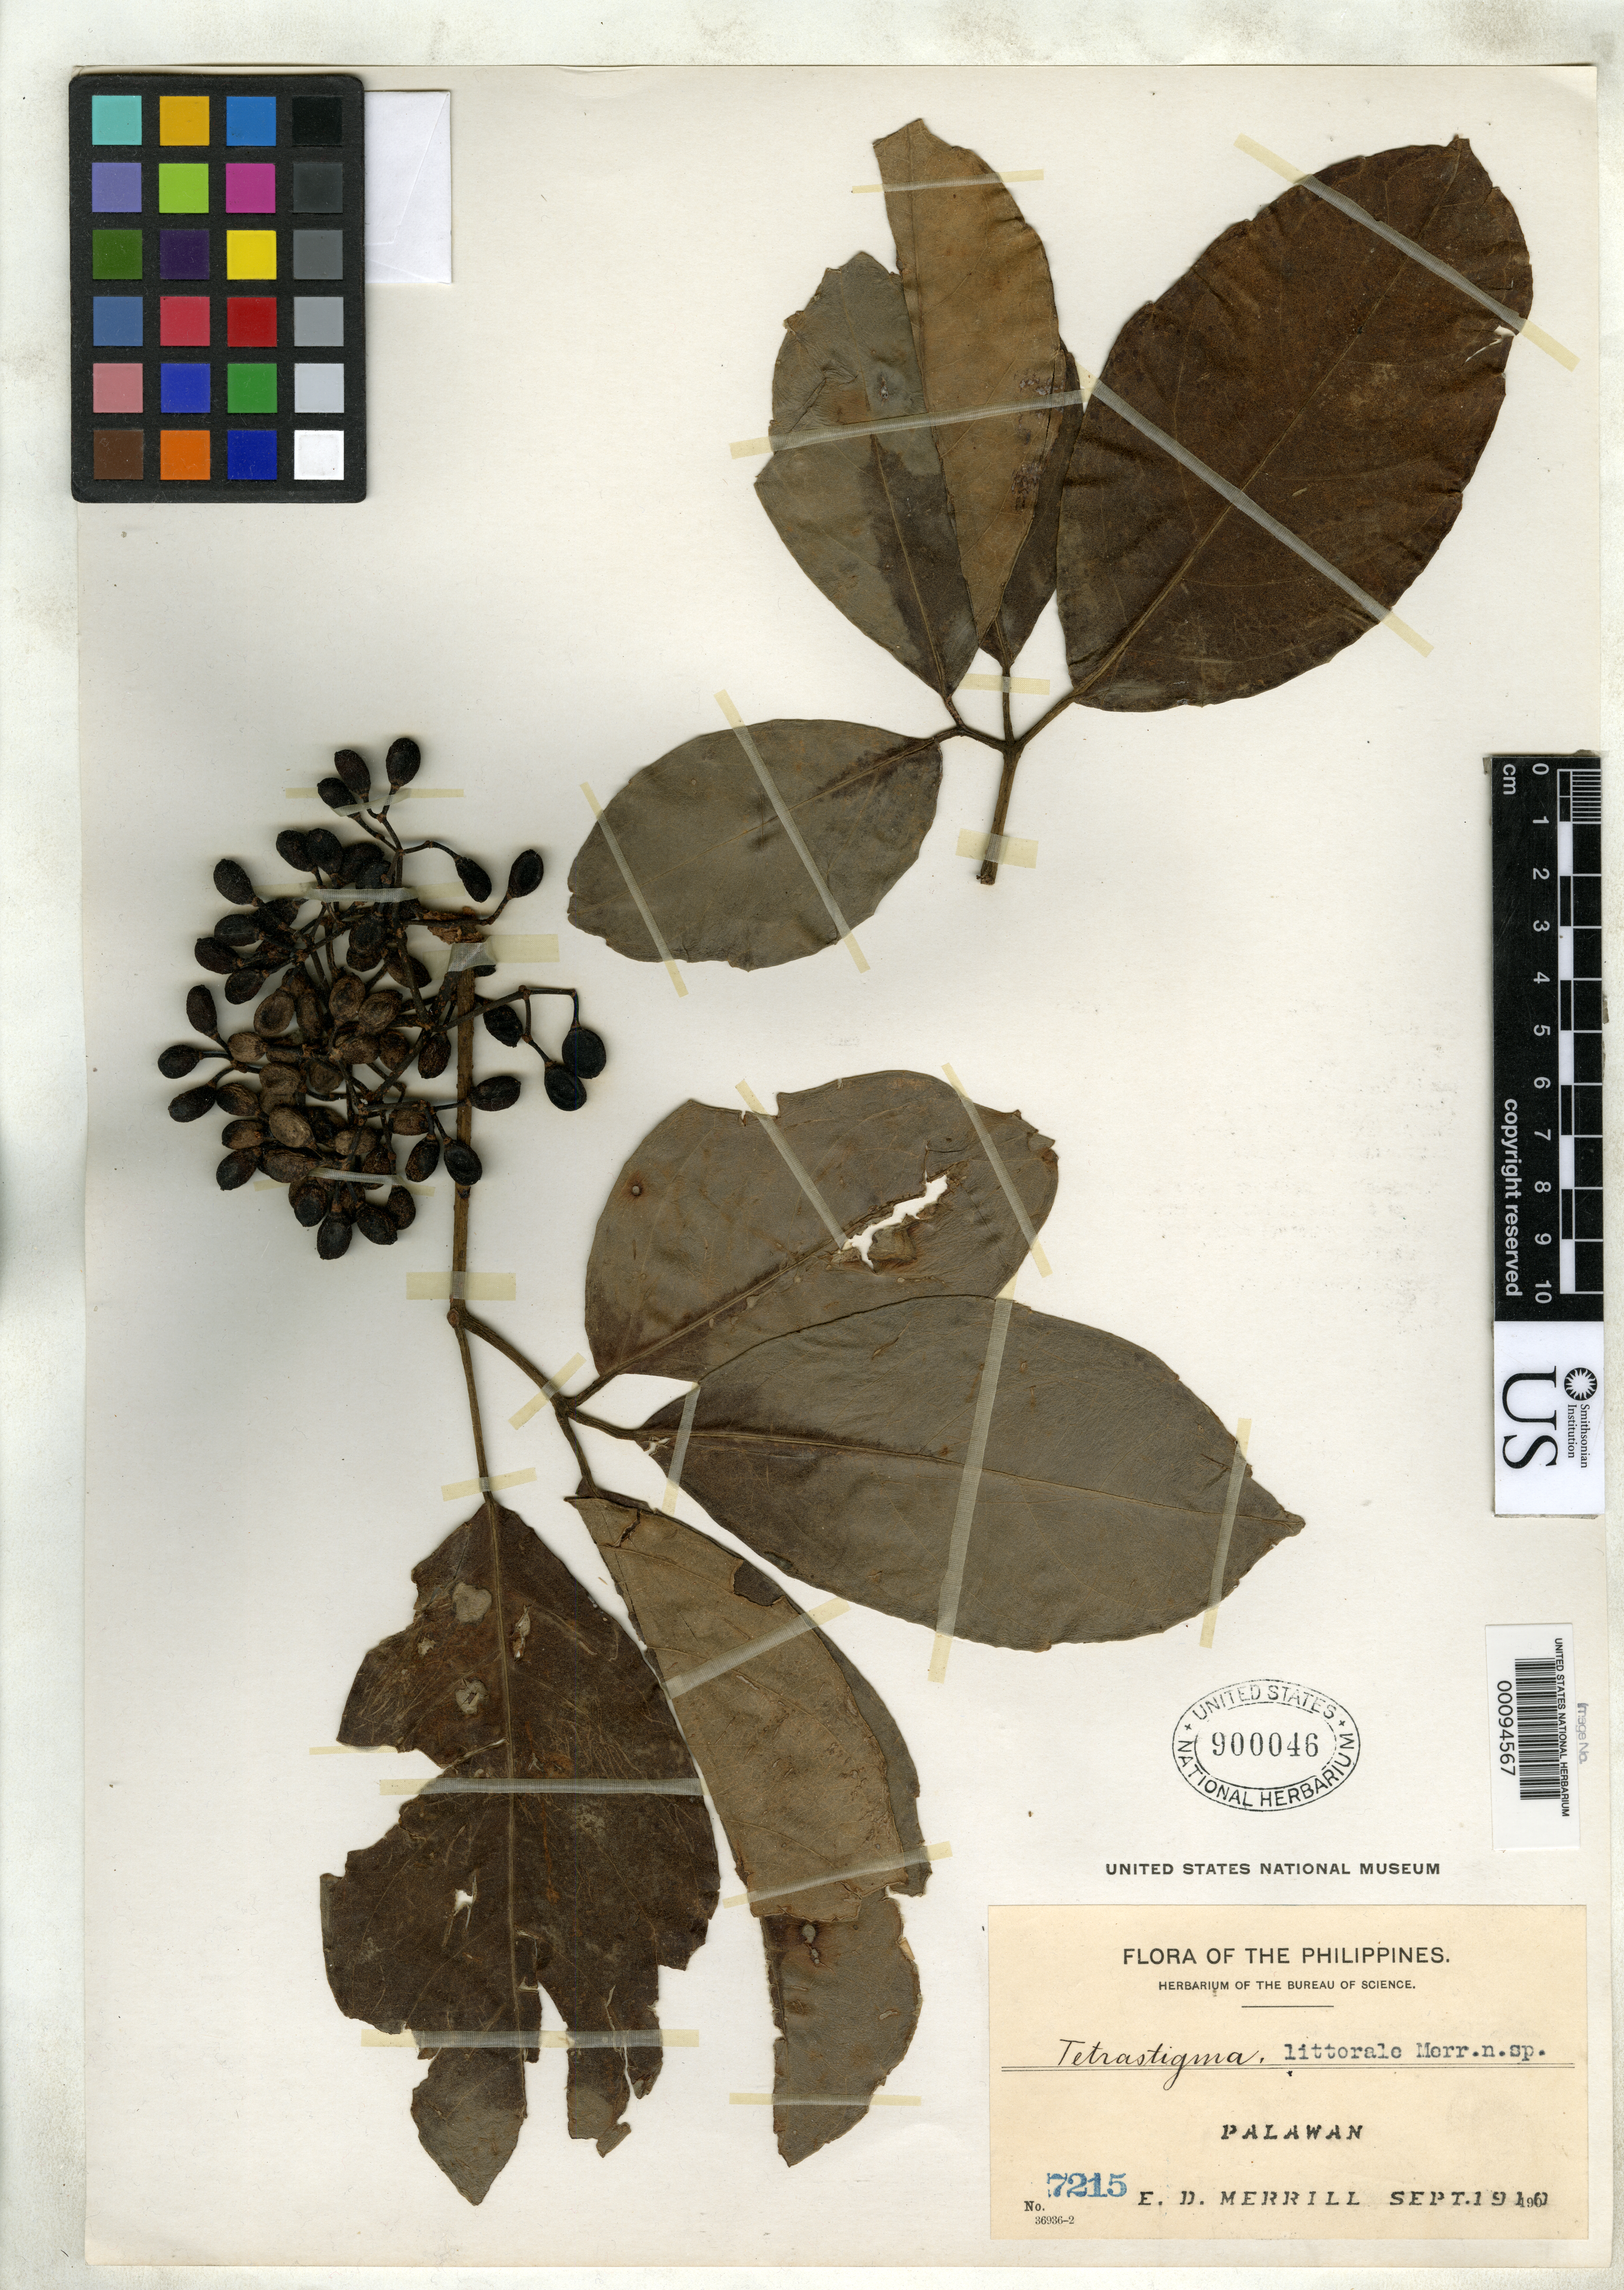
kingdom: Plantae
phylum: Tracheophyta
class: Magnoliopsida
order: Vitales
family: Vitaceae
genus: Tetrastigma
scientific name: Tetrastigma littorale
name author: Merr.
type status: Isotype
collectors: E. D. Merrill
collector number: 7215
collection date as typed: Sep 1910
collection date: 1910-09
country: Philippines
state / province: Mimaropa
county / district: Palawan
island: Palawan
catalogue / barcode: US 900046